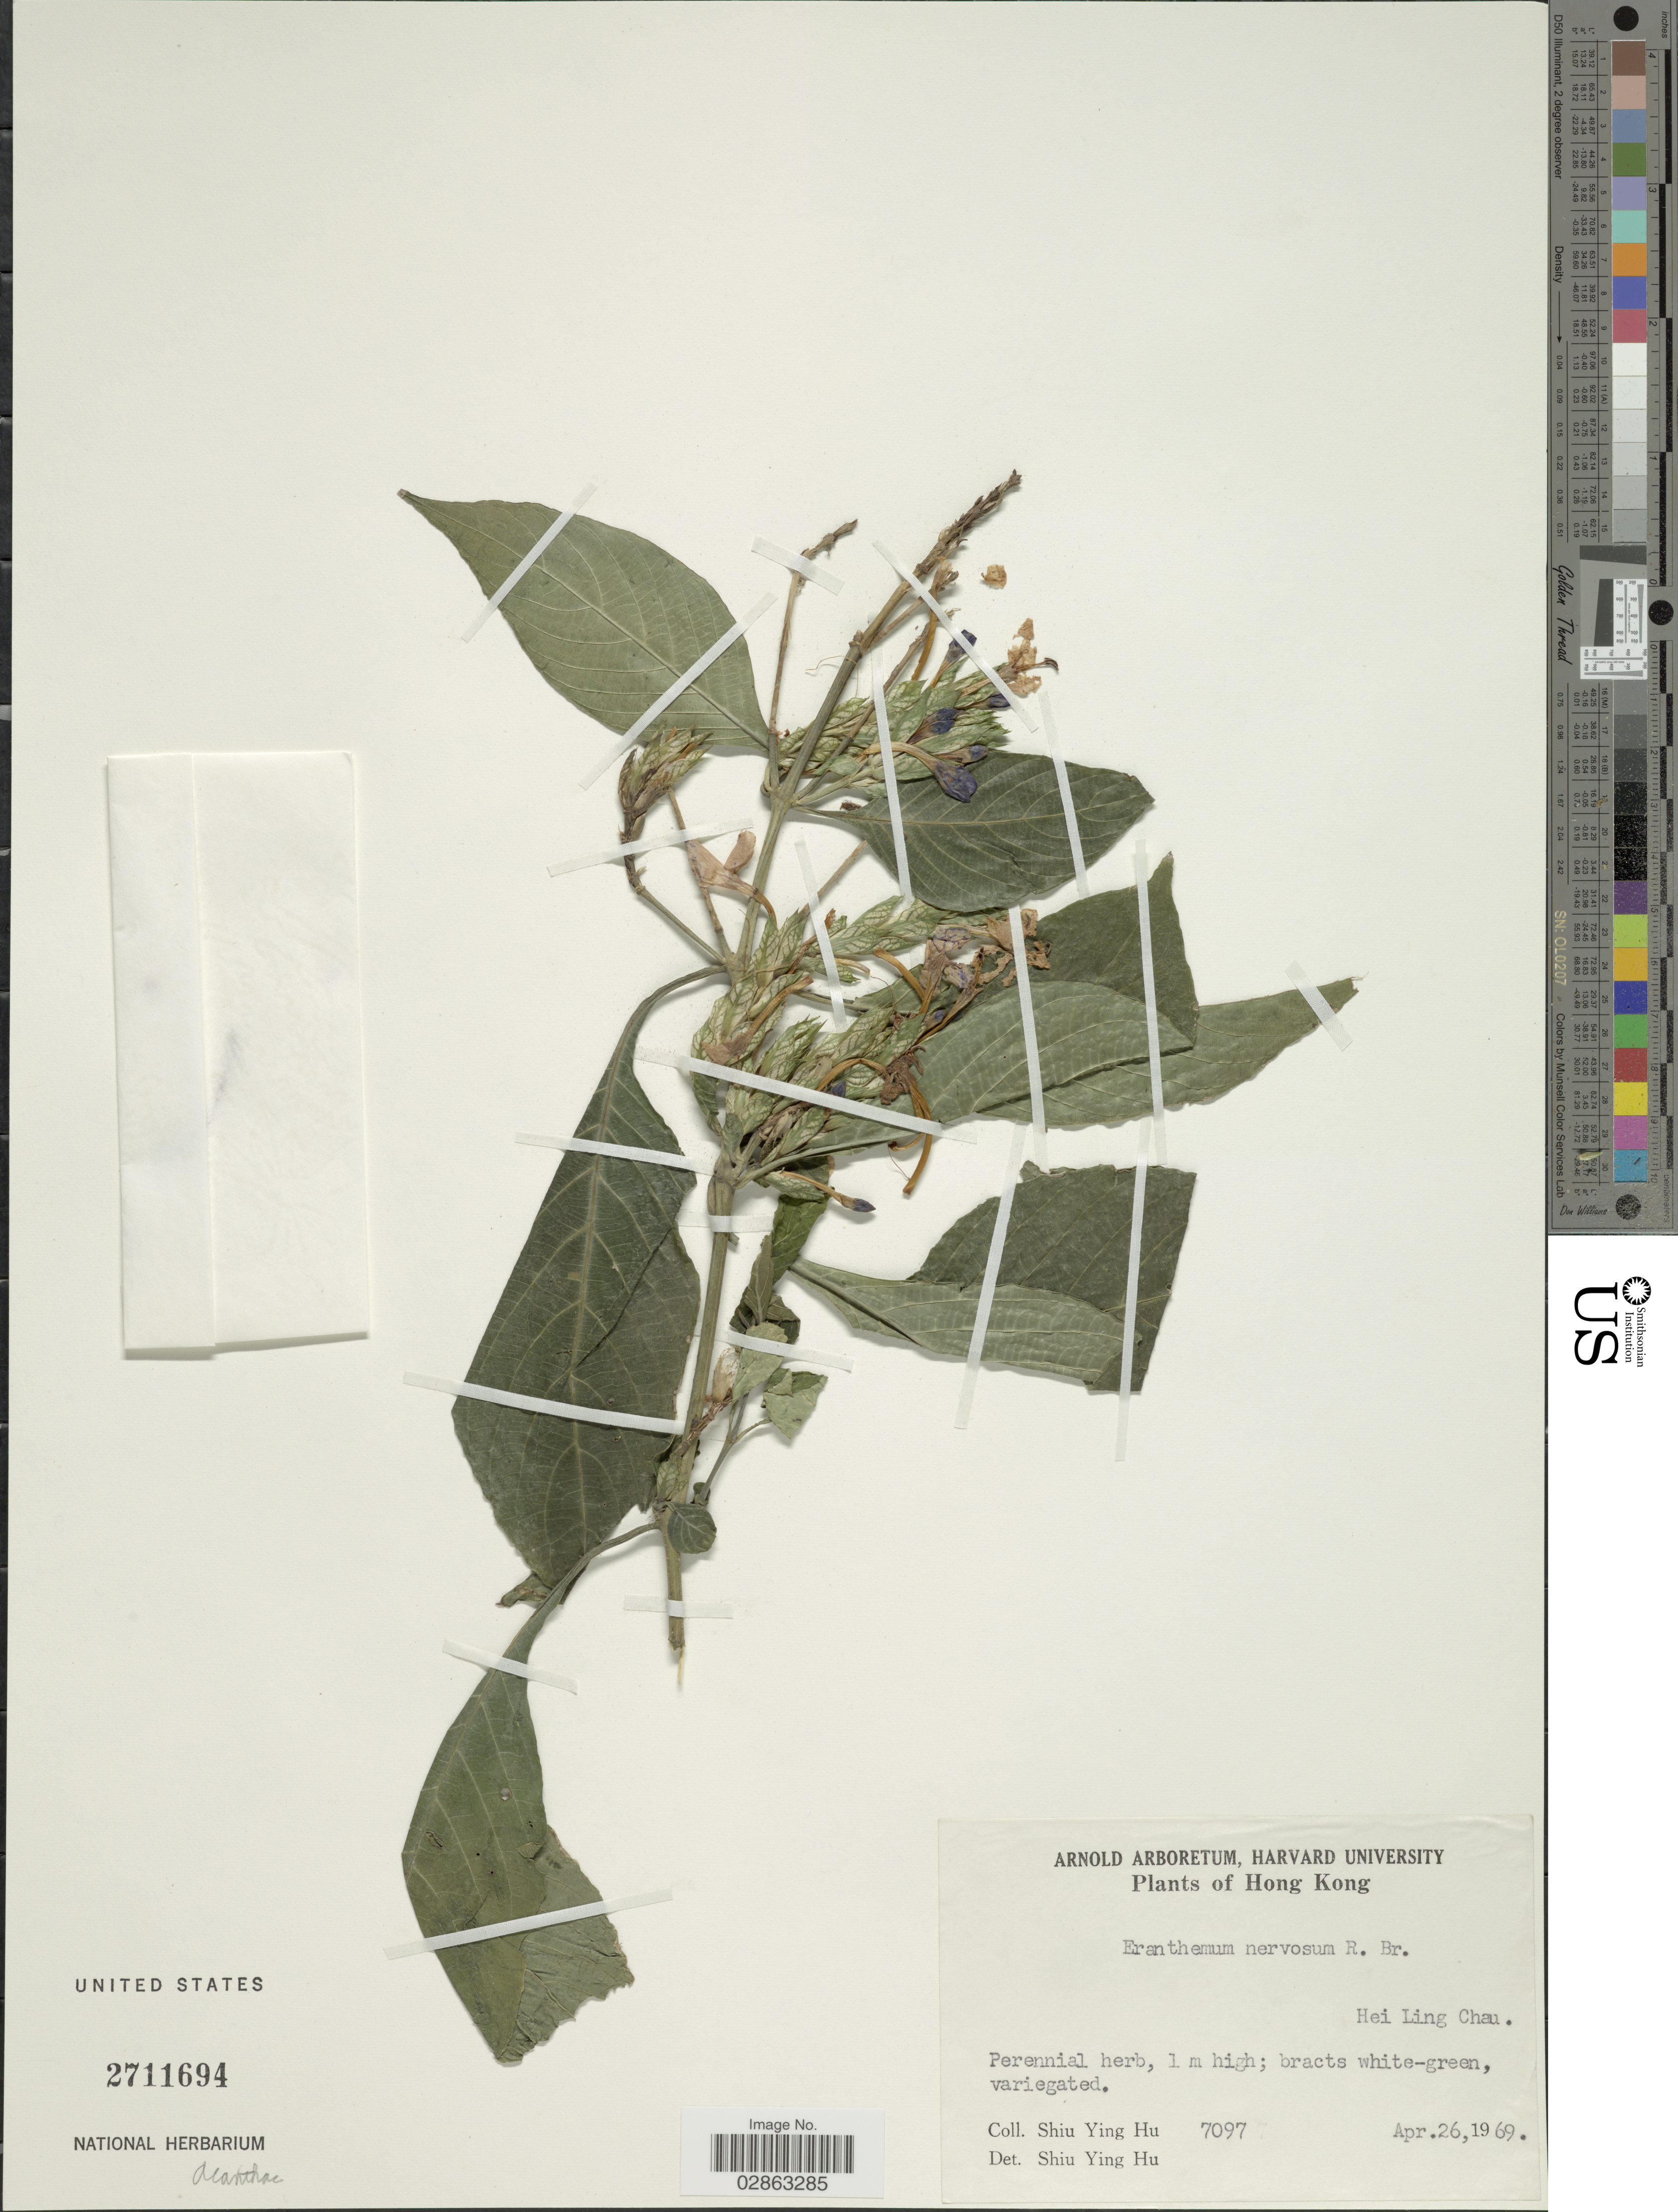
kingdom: Plantae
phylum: Tracheophyta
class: Magnoliopsida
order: Lamiales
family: Acanthaceae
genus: Eranthemum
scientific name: Eranthemum pulchellum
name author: Andrews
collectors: S. Y. Hu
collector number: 7097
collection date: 1969-04-26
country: China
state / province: Hong Kong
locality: Hei Ling Chau.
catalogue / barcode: US 2711694